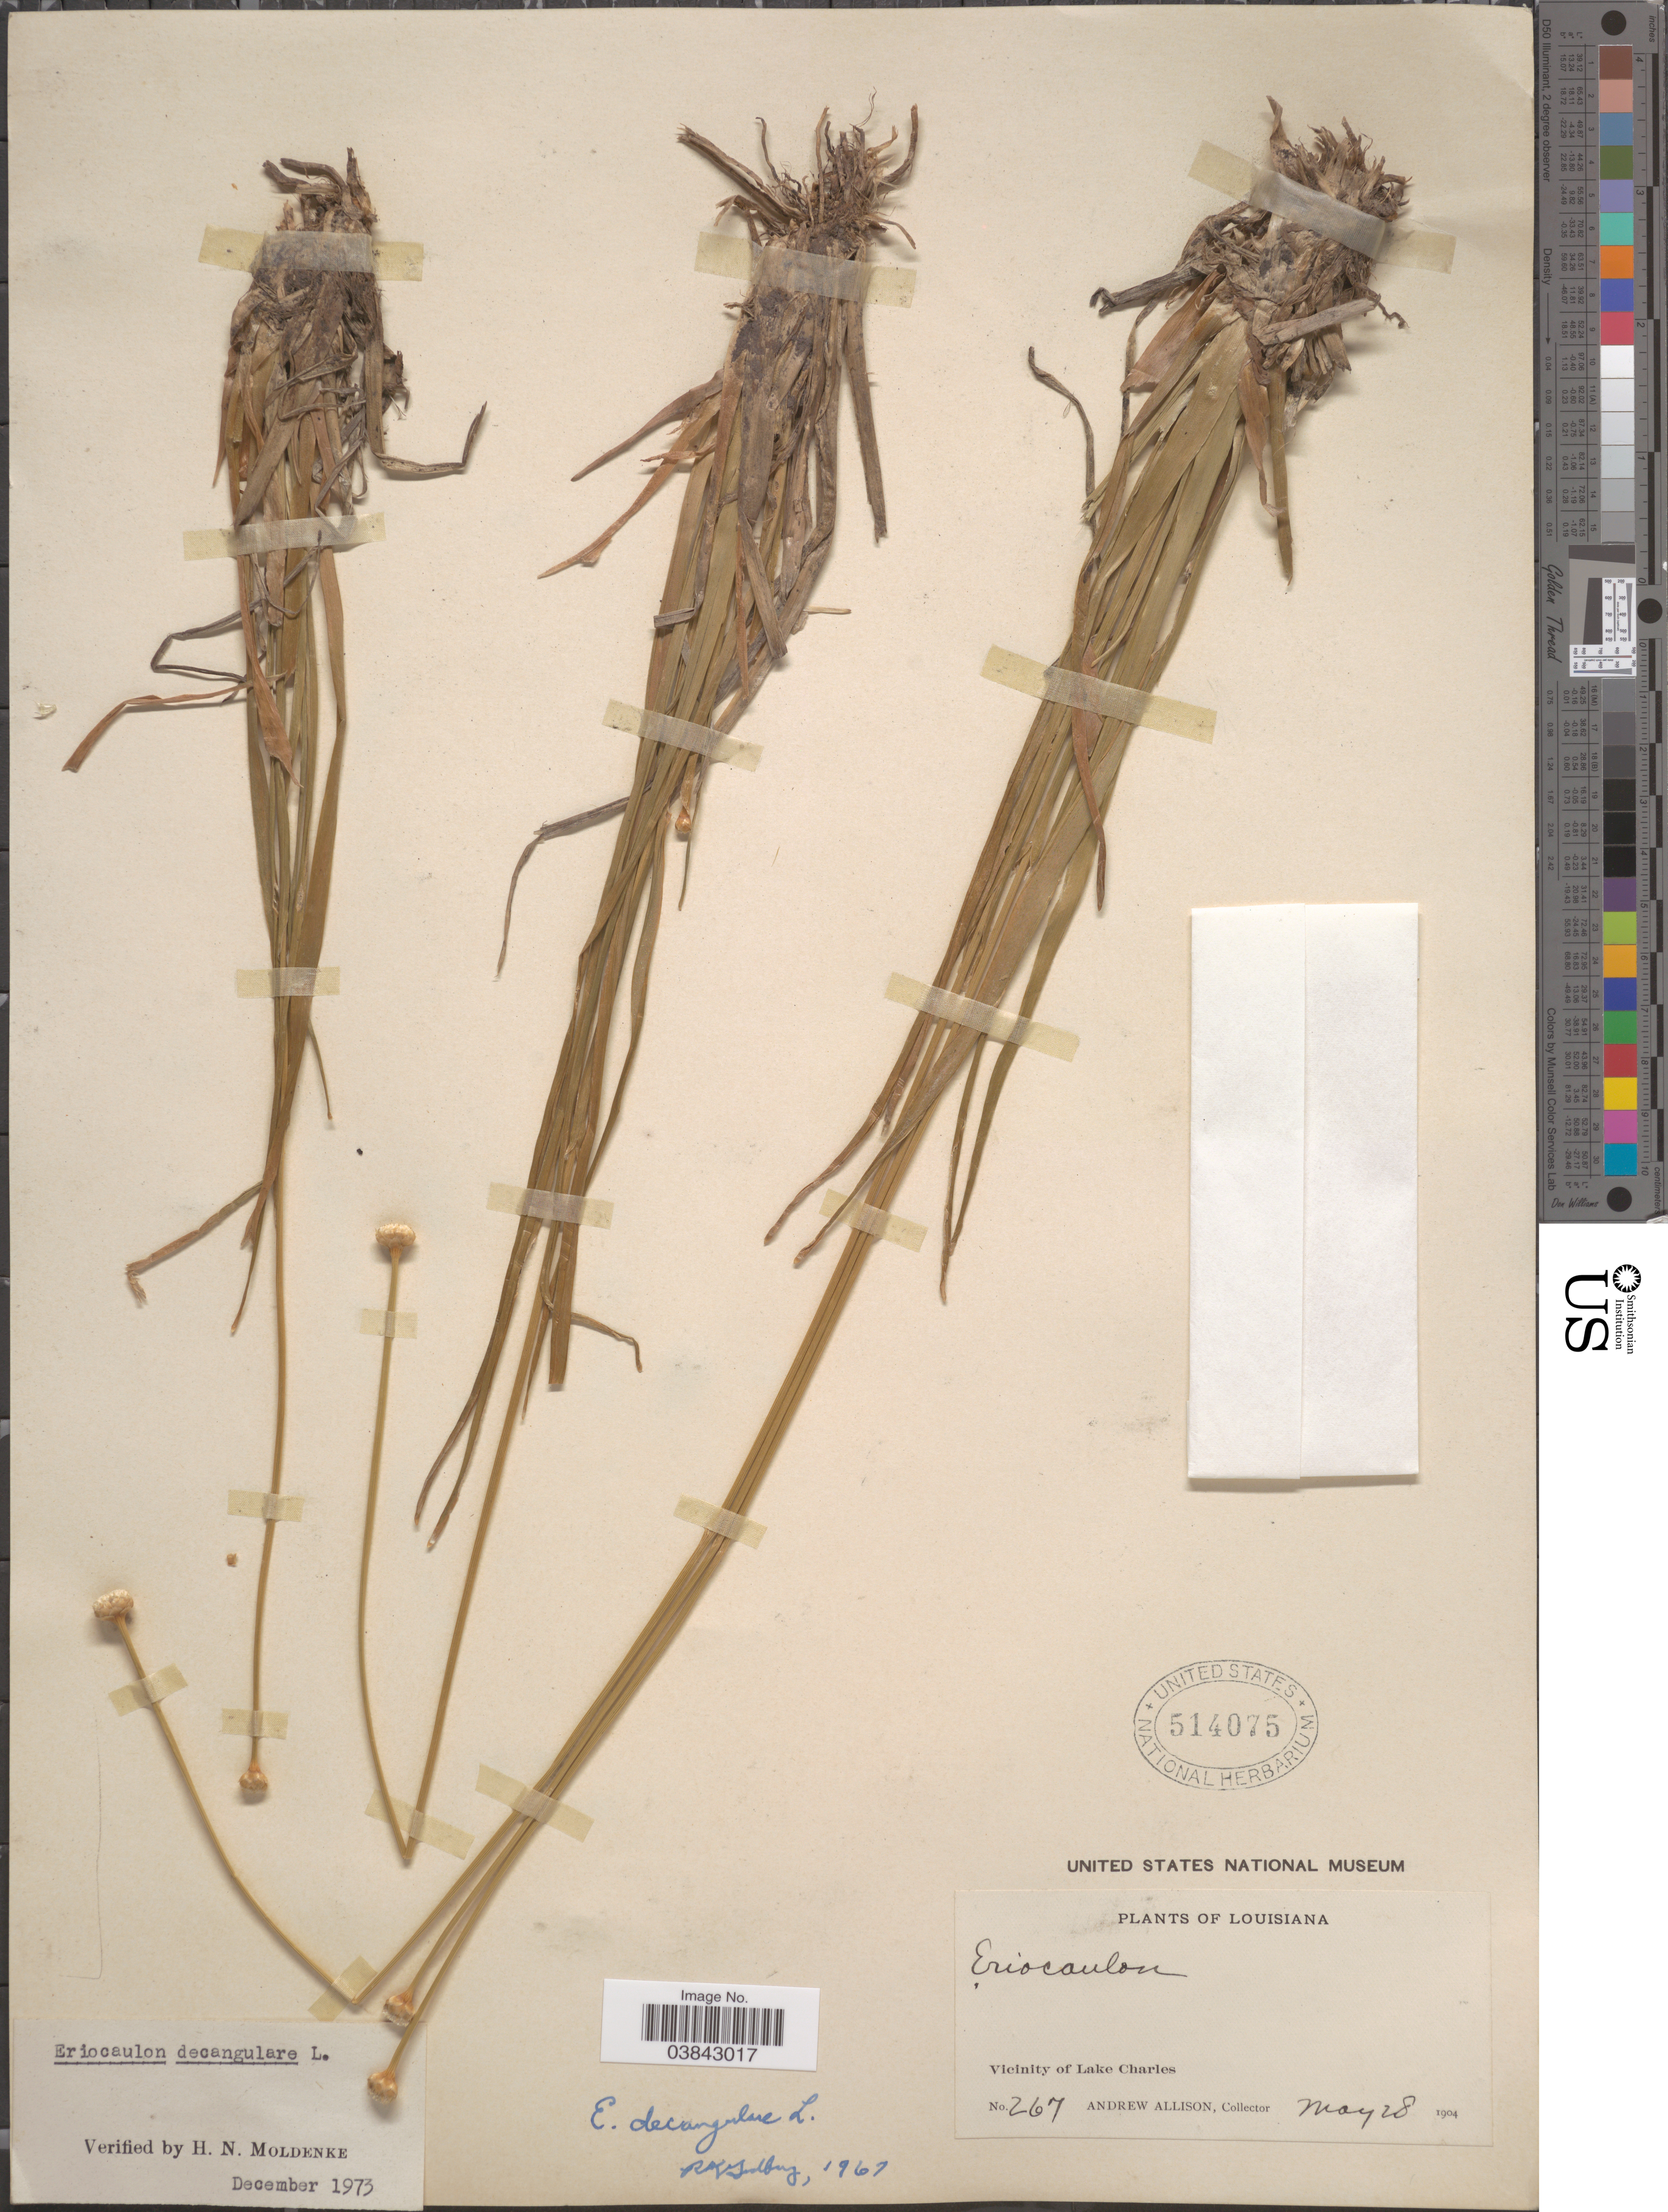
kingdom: Plantae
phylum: Tracheophyta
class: Liliopsida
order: Poales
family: Eriocaulaceae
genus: Eriocaulon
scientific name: Eriocaulon decangulare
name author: L.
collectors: A. Allison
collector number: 267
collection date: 1904-05-28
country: United States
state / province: Louisiana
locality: Vicinity of Lake Charles.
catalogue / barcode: US 514075